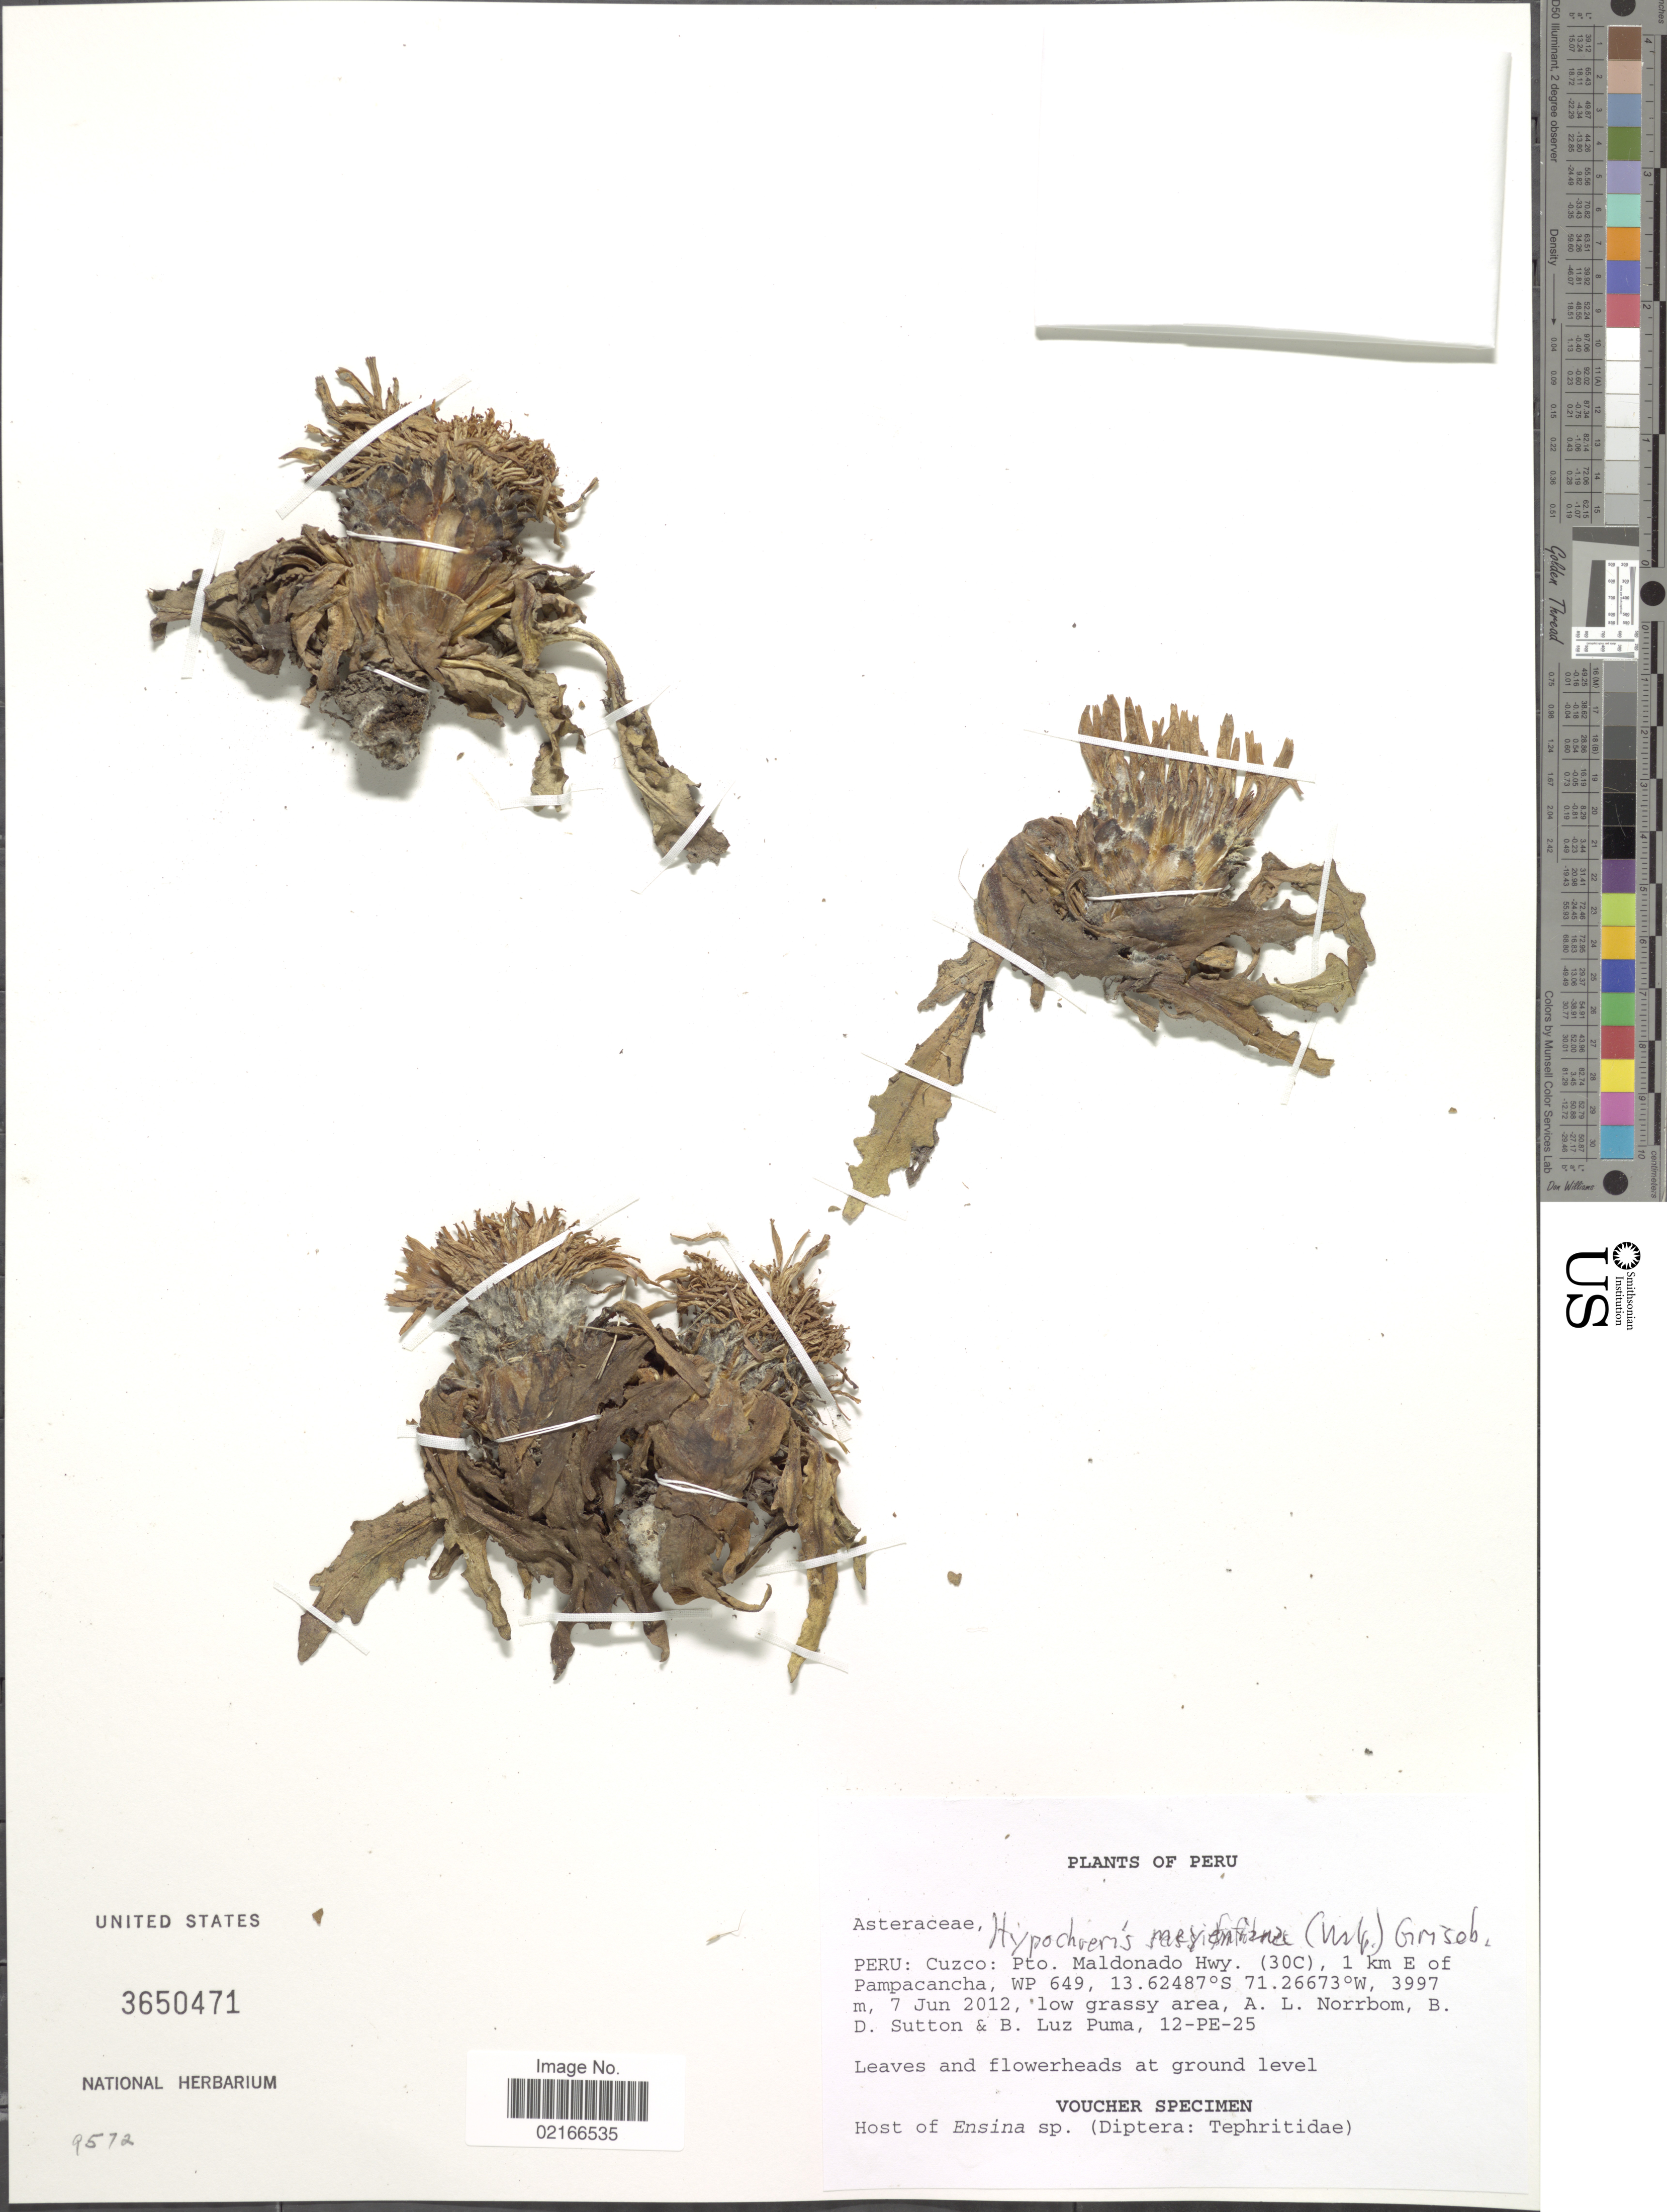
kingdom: Plantae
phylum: Tracheophyta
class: Magnoliopsida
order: Asterales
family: Asteraceae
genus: Hypochaeris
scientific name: Hypochaeris meyeniana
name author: (Walp.) Benth. & Hook. f. ex Griseb.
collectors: A. L. Norrbom, B. Sutton & B. Luz Puma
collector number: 12-PE-25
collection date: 2012-06-07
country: Peru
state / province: Cusco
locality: Pto. Maldonado Hwy. (30C), 1 km E of Pampacancha, WP 649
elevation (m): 3997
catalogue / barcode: US 3650471